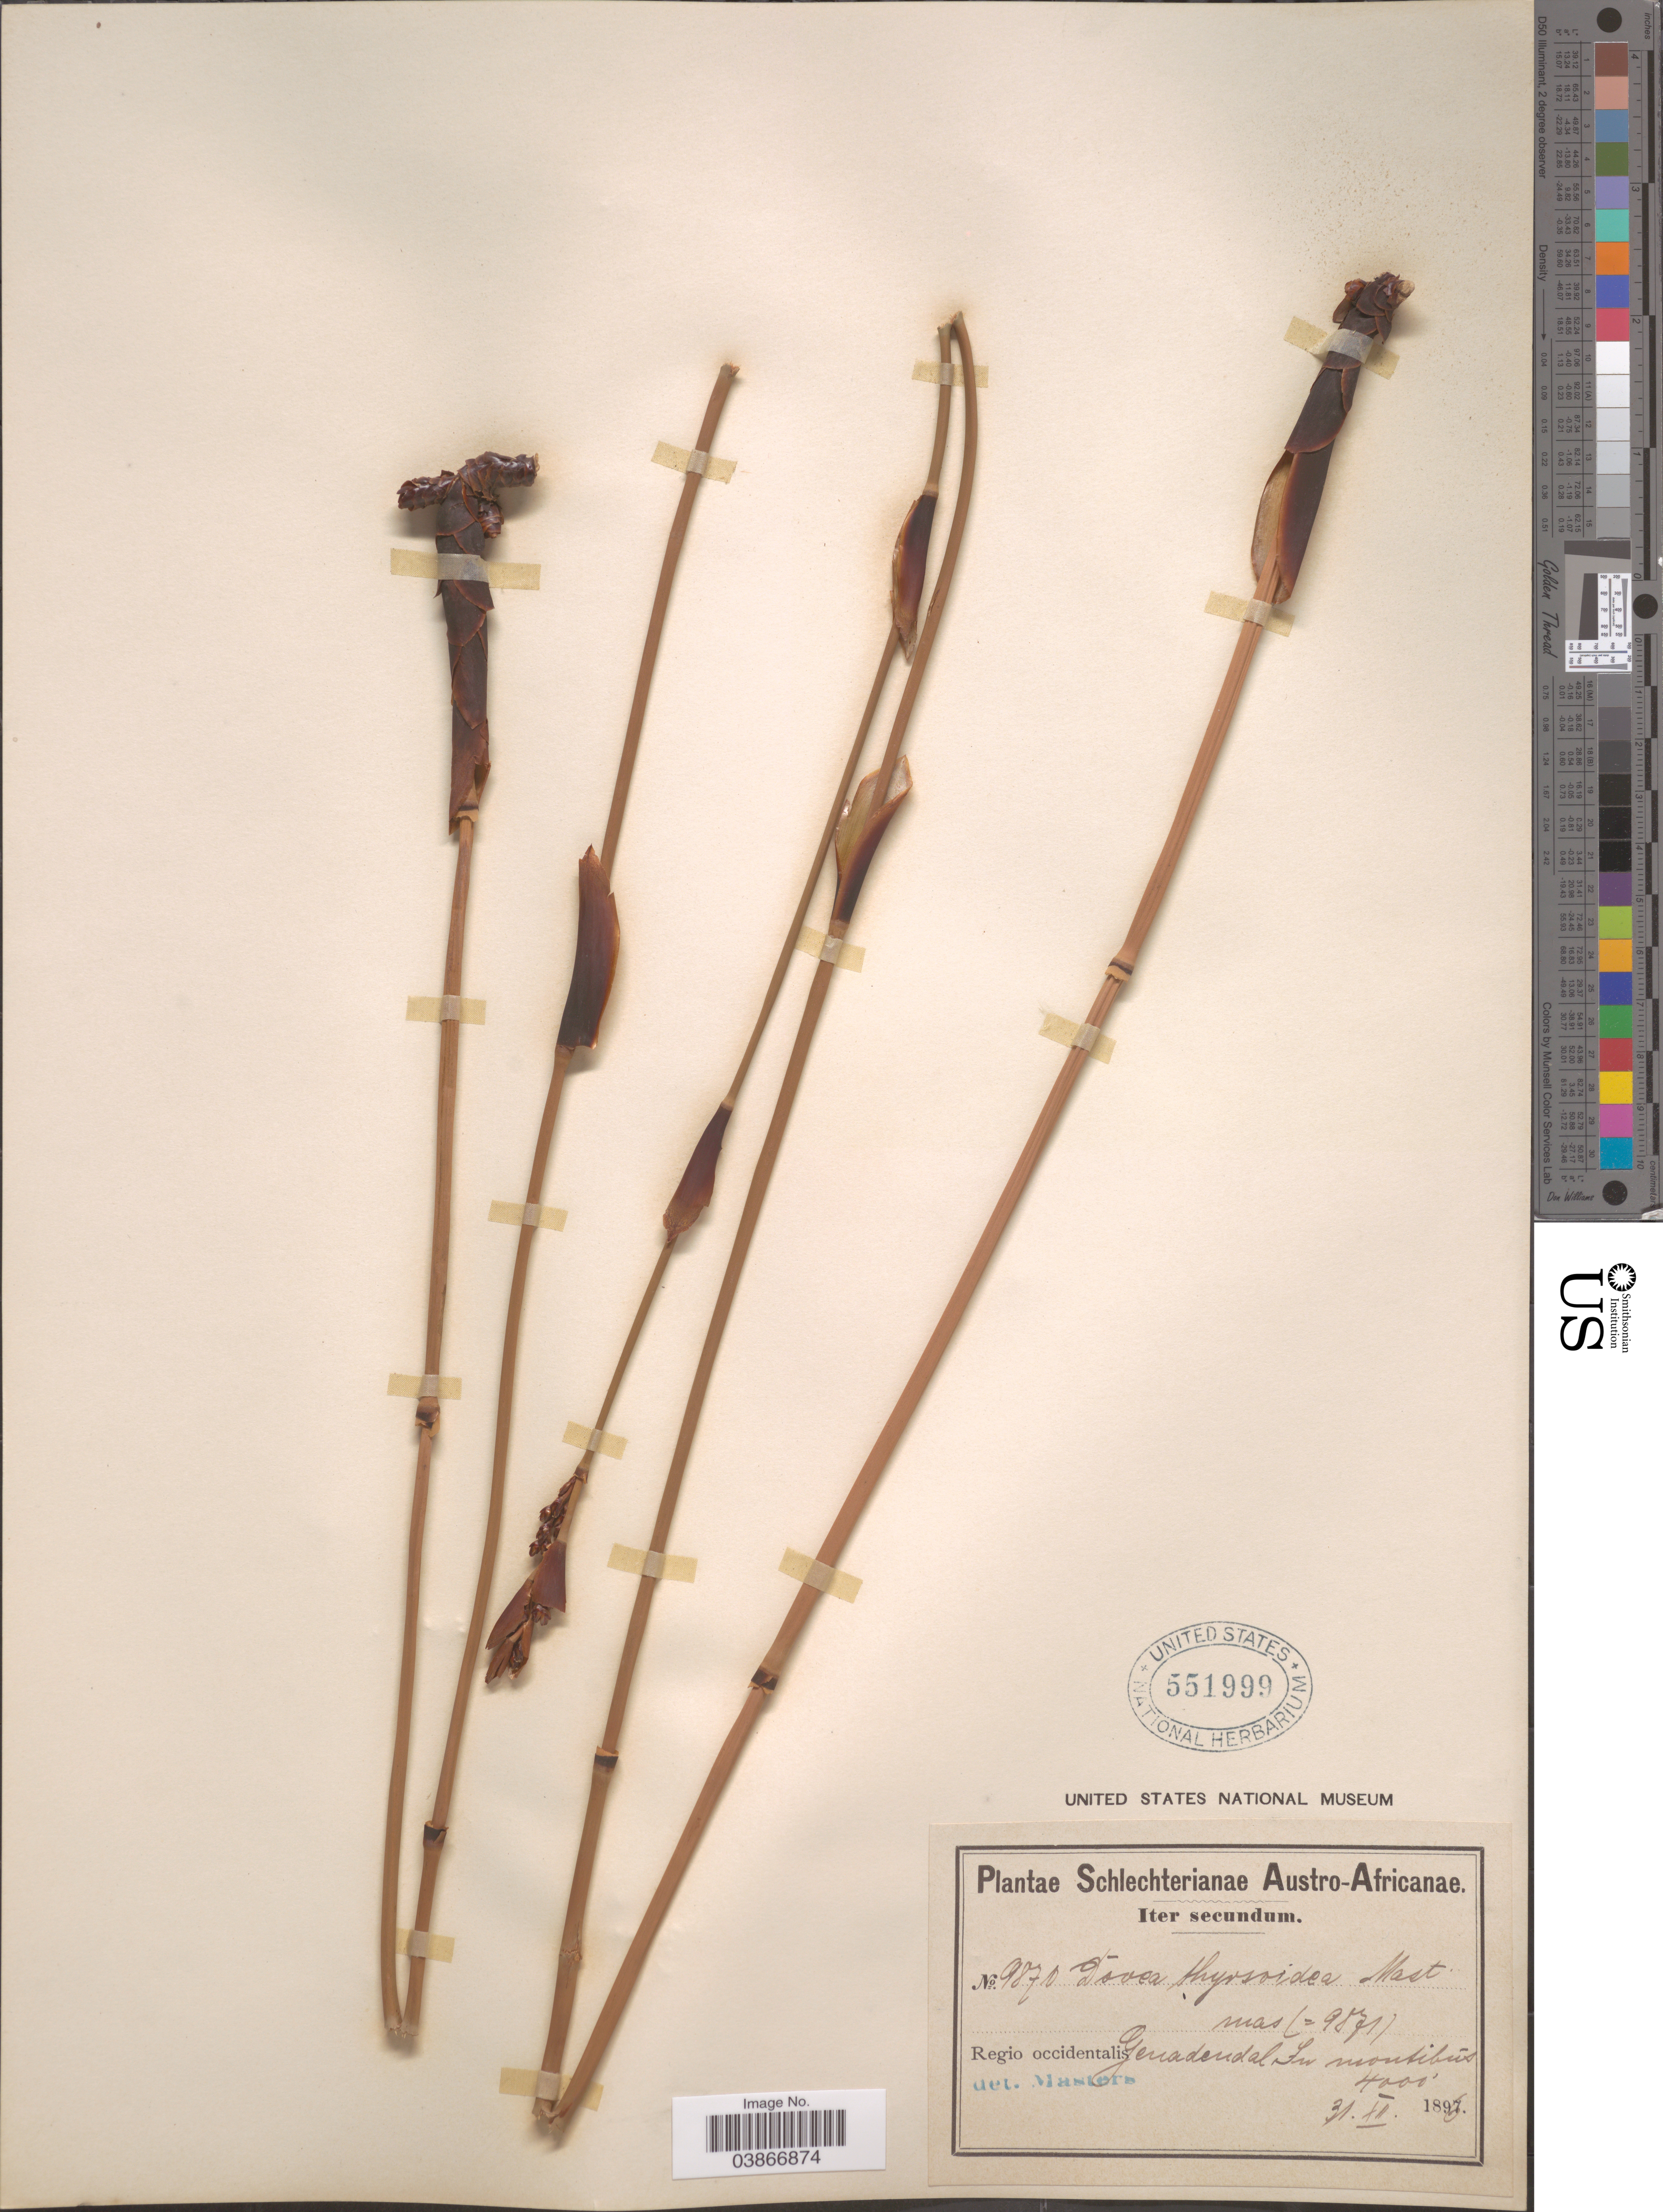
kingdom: Plantae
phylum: Tracheophyta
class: Liliopsida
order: Poales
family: Restionaceae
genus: Elegia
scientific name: Elegia thyrsoidea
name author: Pillans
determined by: Strong, Mark T., (BOT), Smithsonian Institution - National Museum of Natural History (UNITED STATES)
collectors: Schlechter, --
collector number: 9870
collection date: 1896-12-31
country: South Africa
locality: Austro-Africanae. Regio occidentalis Genadendal, In montibús.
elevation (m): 1219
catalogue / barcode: US 551999